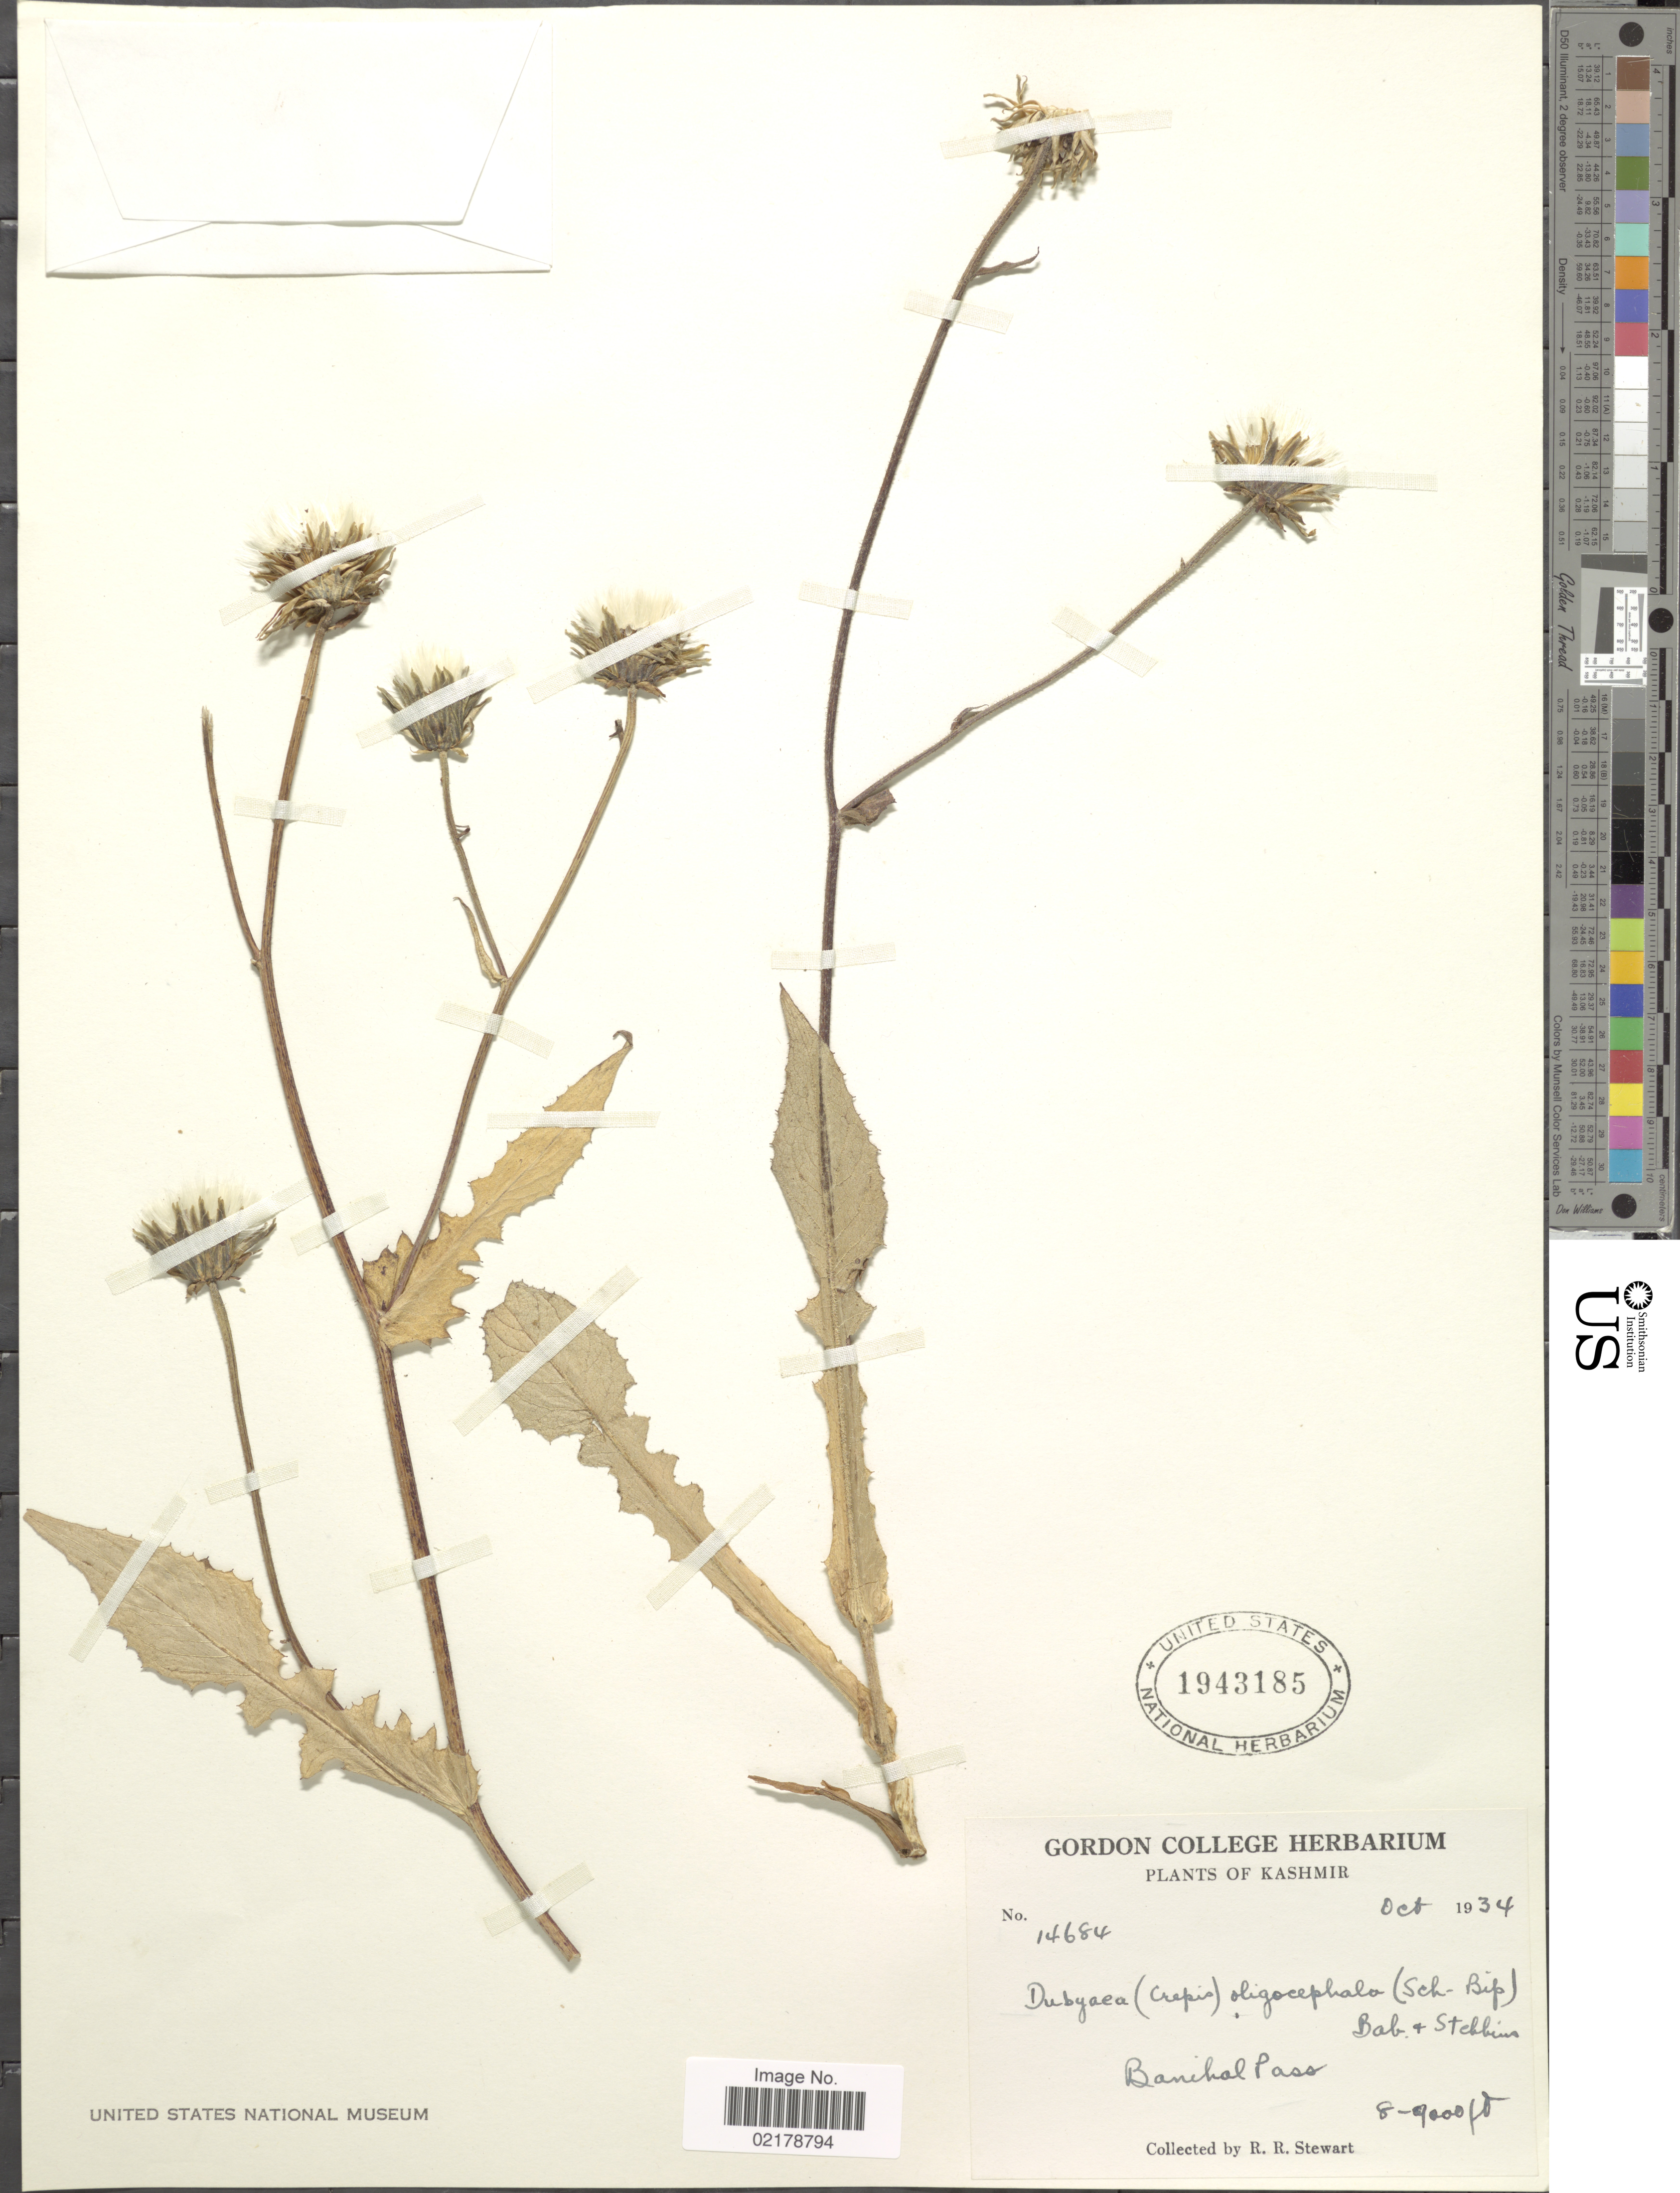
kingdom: Plantae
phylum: Tracheophyta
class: Magnoliopsida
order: Asterales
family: Asteraceae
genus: Dubyaea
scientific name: Dubyaea oligocephala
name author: (Sch. Bip.) Stebbins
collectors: R. R. Stewart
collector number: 14684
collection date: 1934-10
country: India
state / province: Jammu and Kashmir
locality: Kashmir. Banichal Pass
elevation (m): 2438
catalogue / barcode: US 1943185